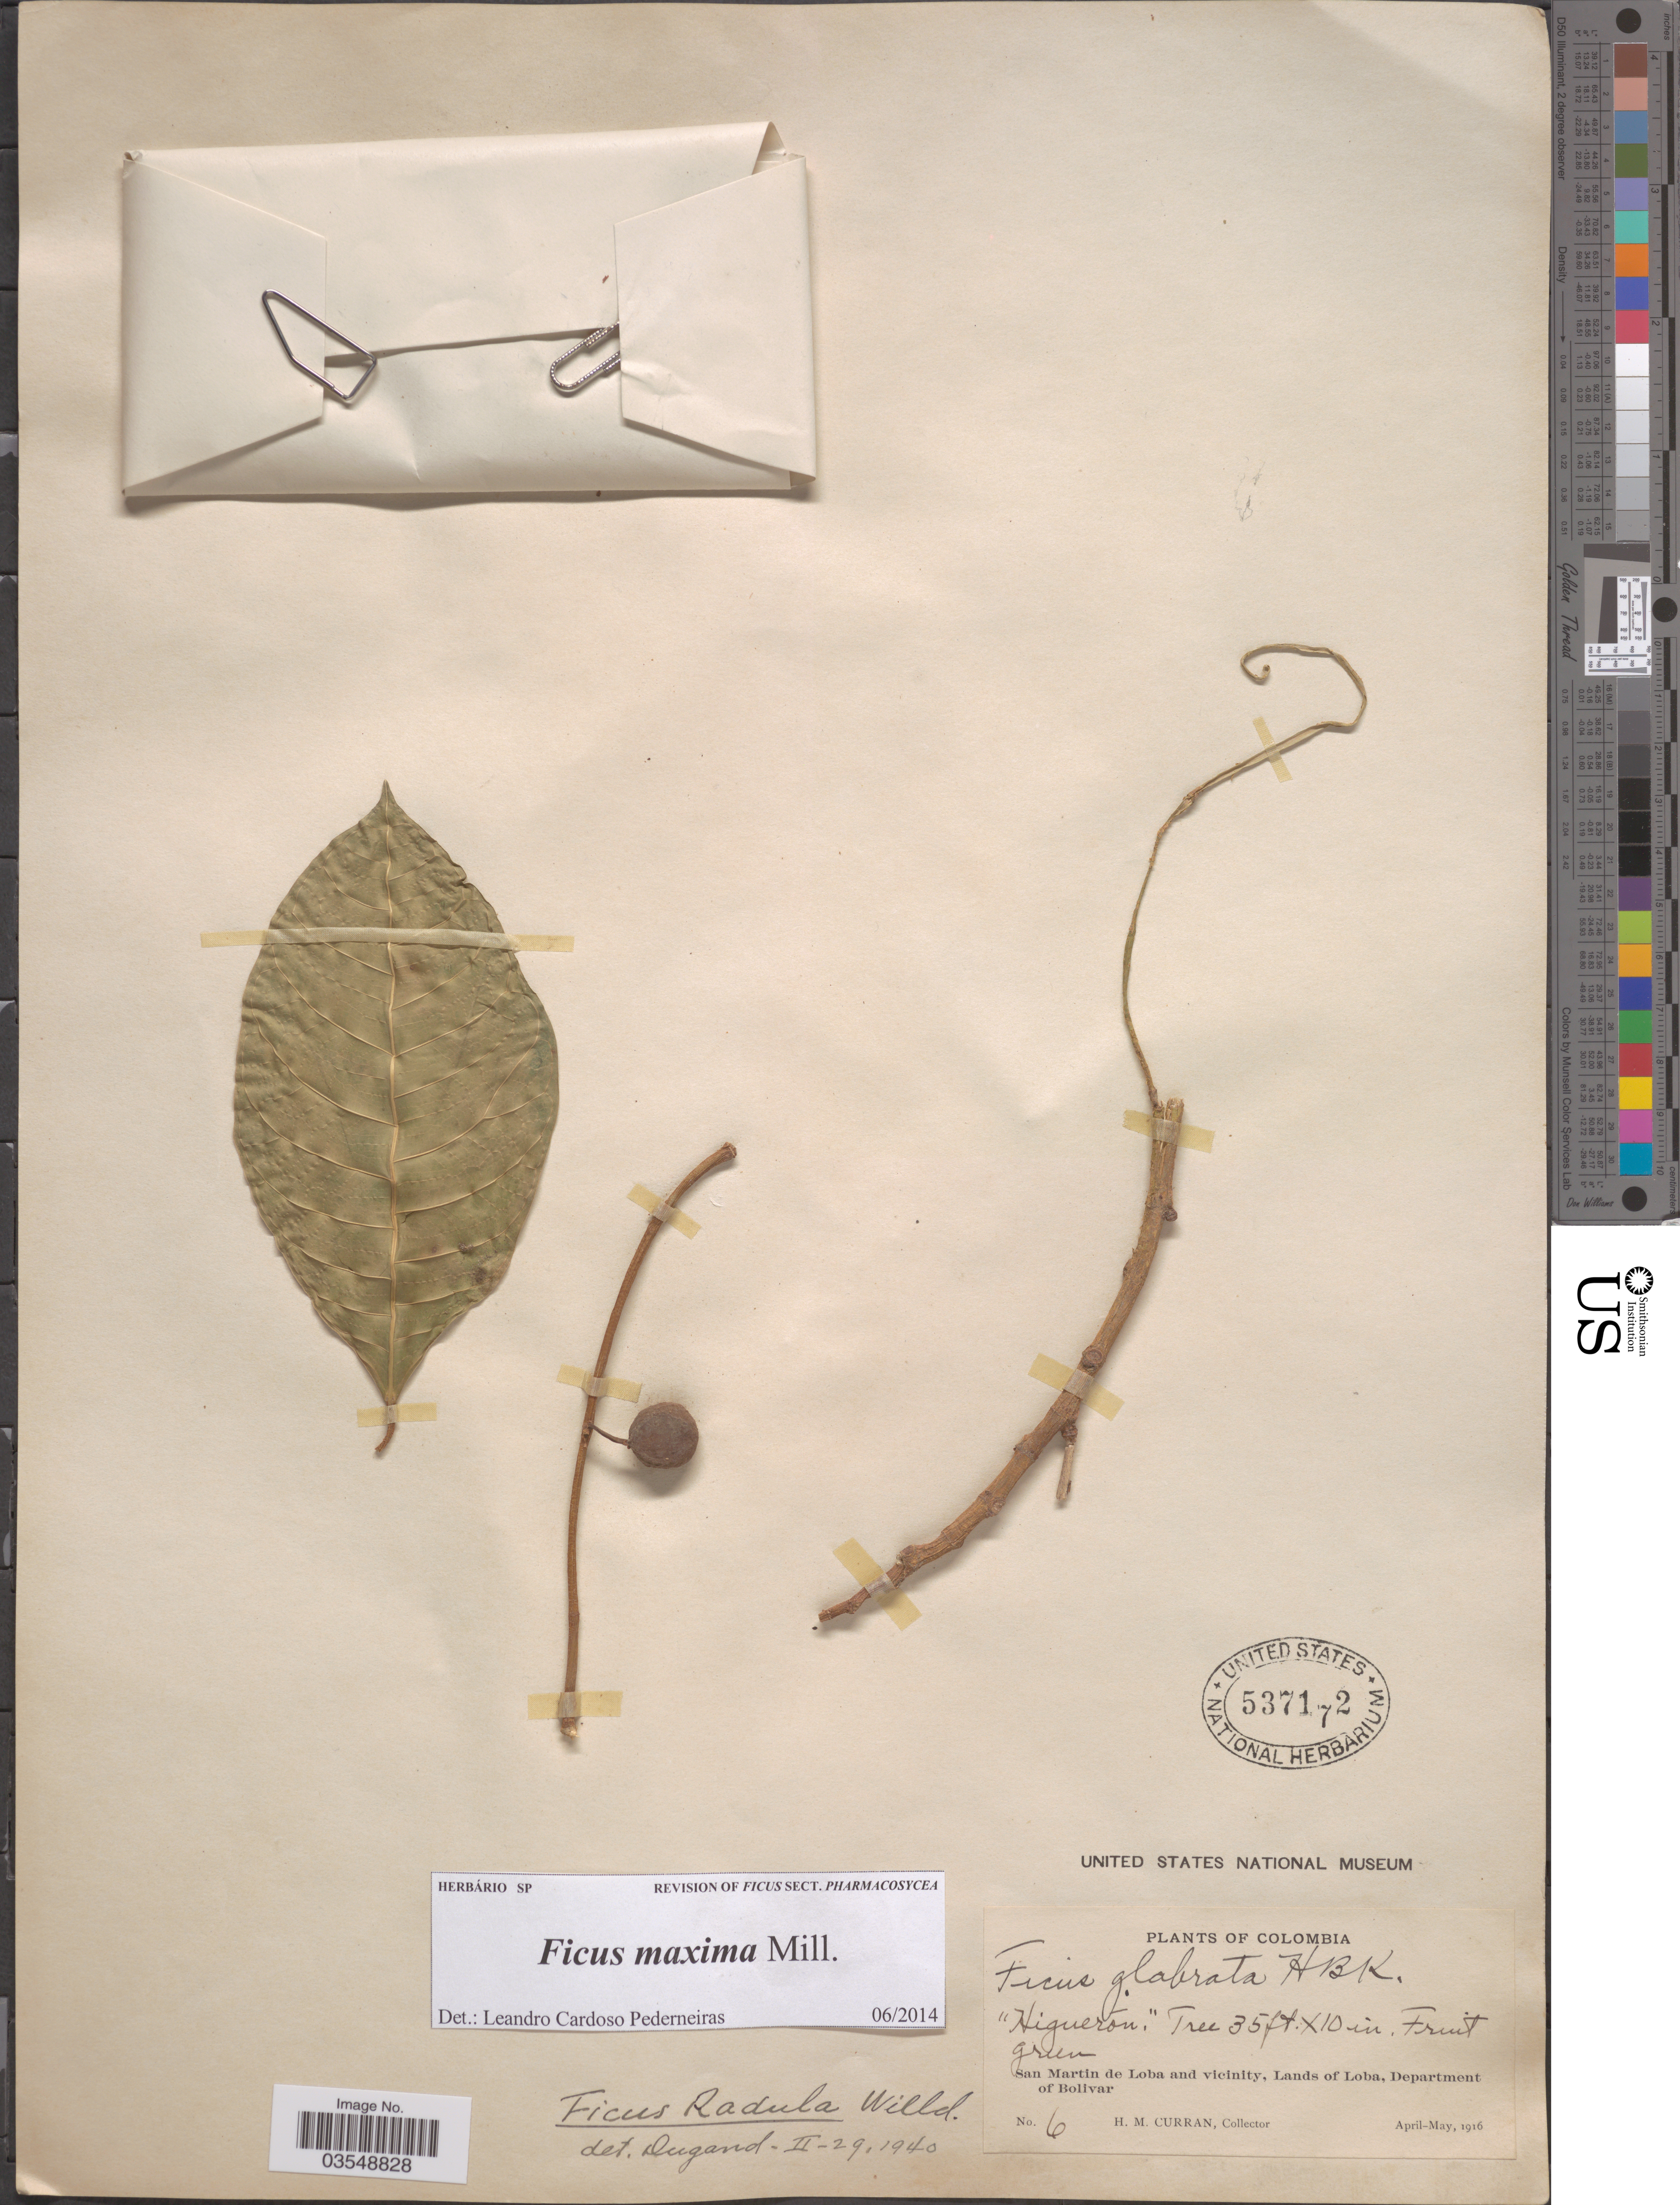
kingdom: Plantae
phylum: Tracheophyta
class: Magnoliopsida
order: Rosales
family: Moraceae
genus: Ficus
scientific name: Ficus maxima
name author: Mill.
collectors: H. M. Curran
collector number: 6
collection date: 1916-04/1916-05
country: Colombia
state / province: Bolívar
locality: San Martin de Loba and vicinity, Lands of Loba, Department of Bolivar.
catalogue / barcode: US 537172